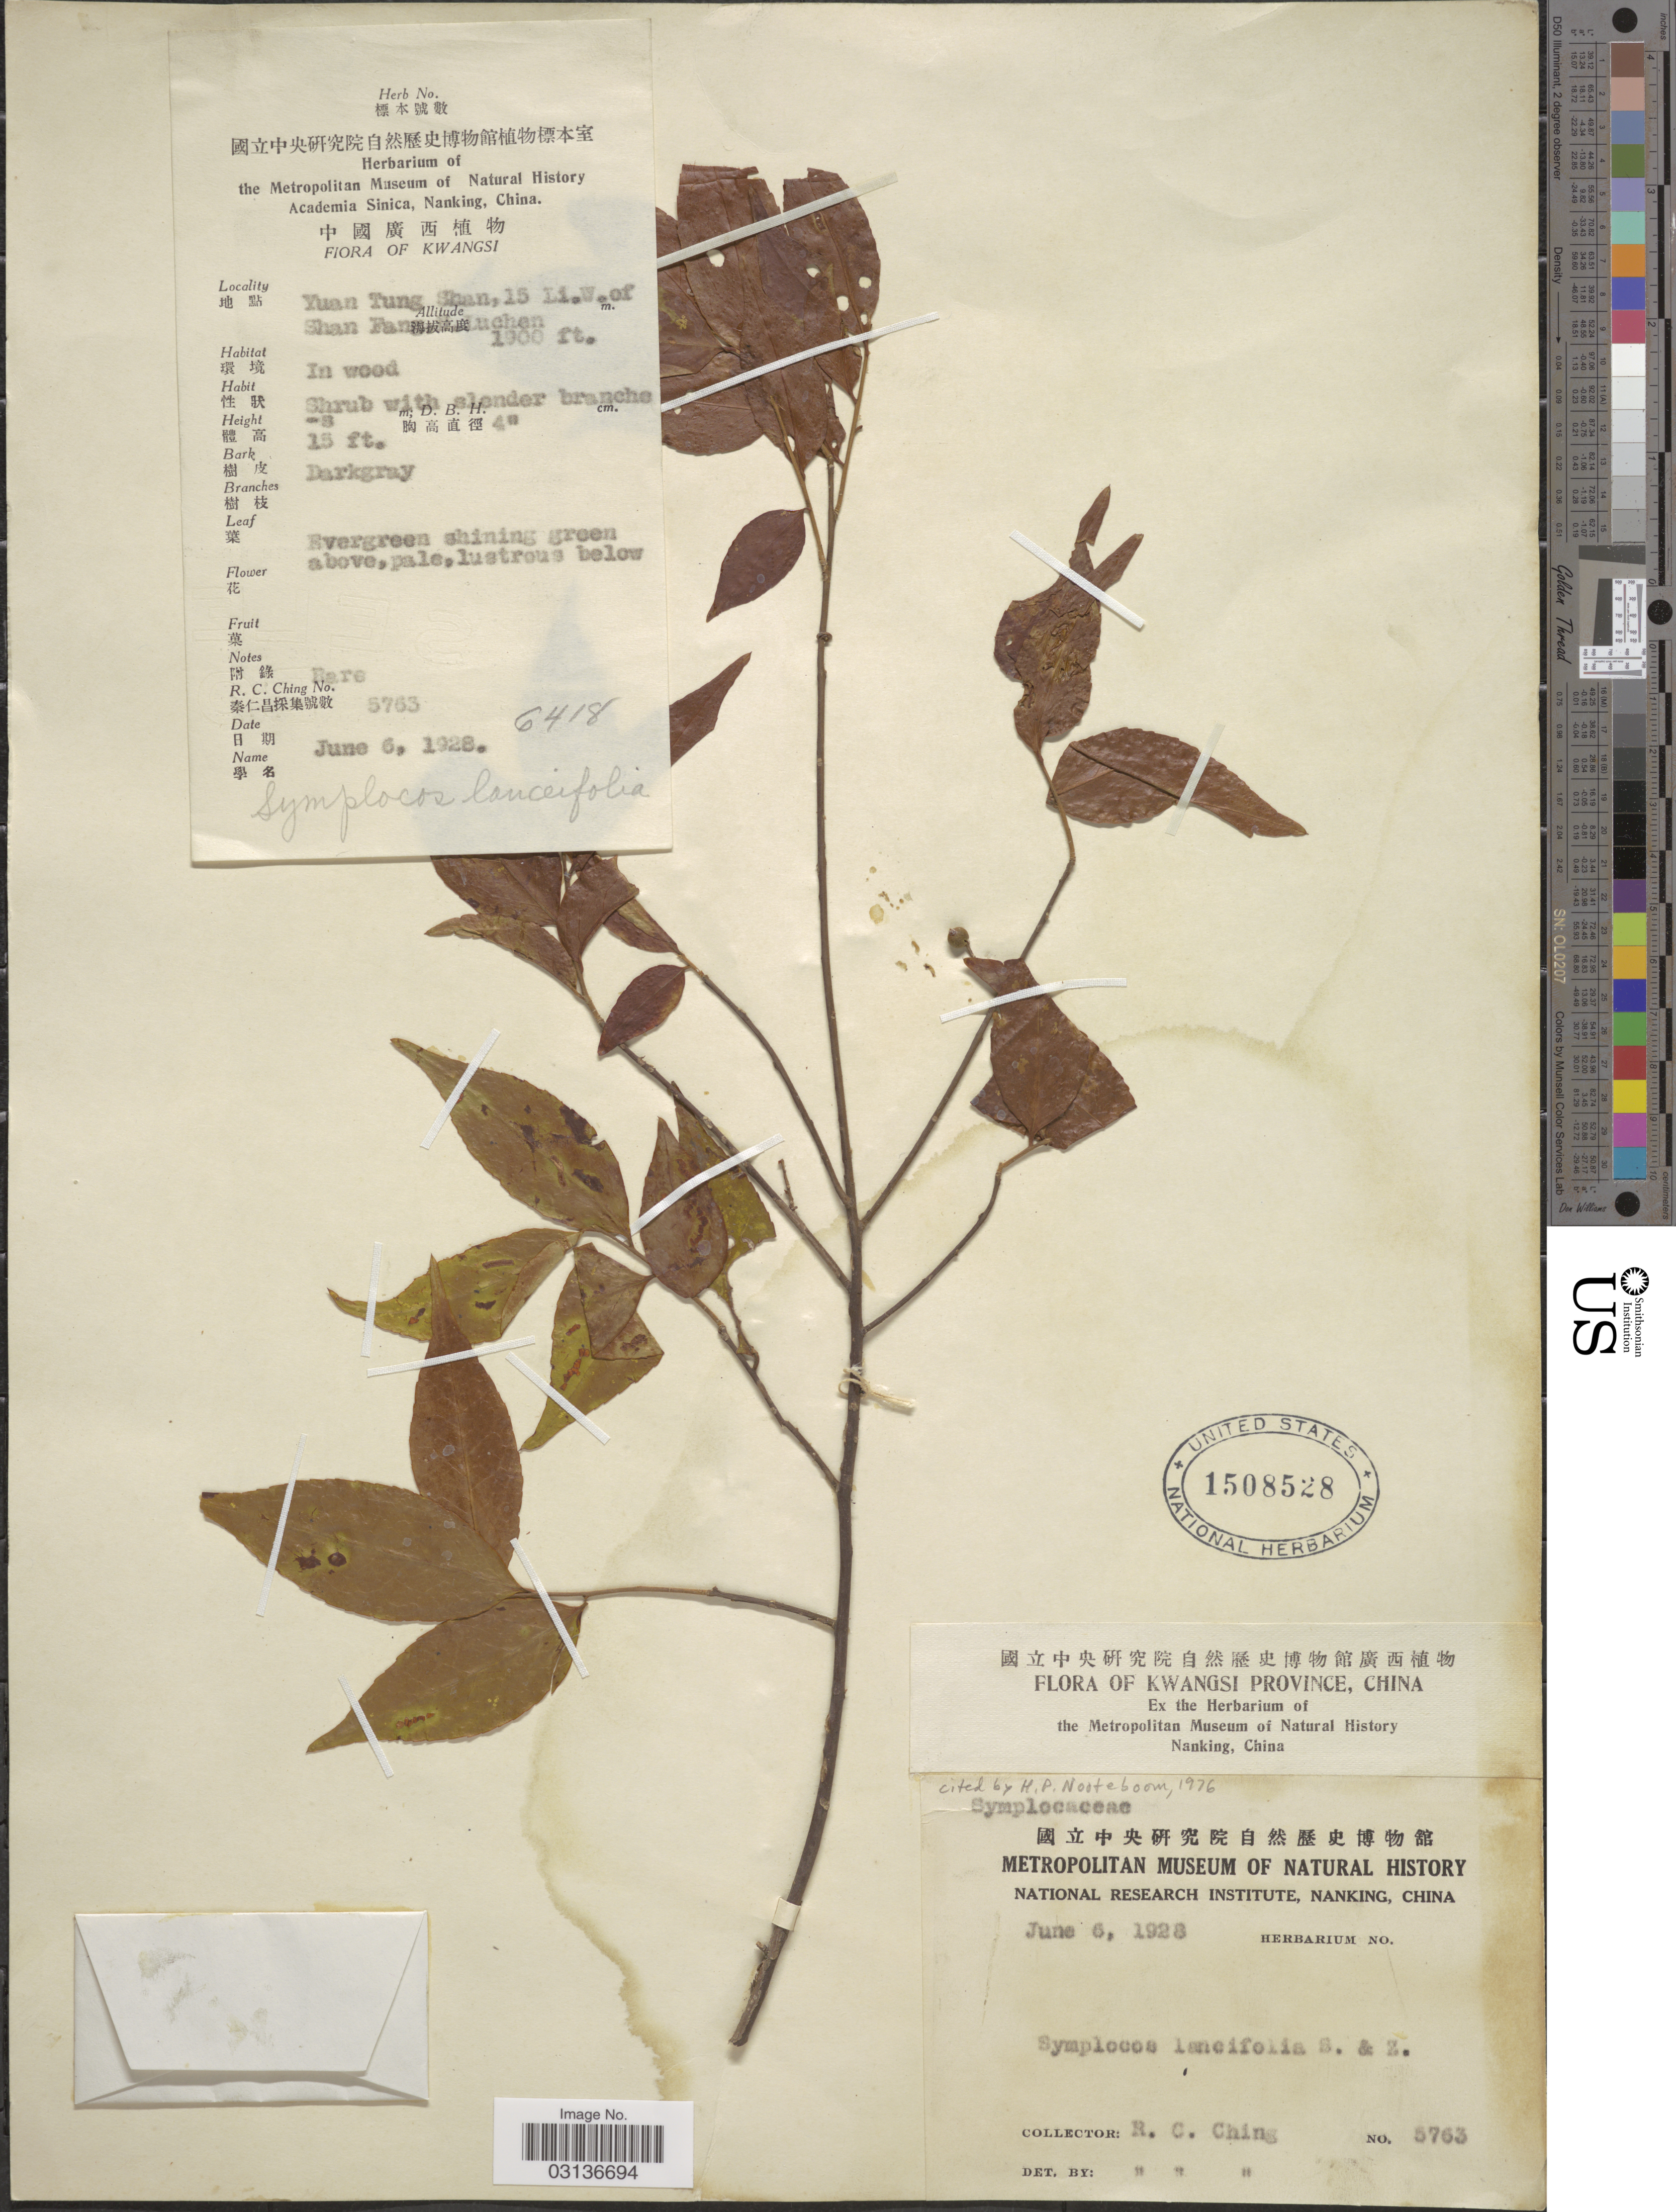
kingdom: Plantae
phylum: Tracheophyta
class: Magnoliopsida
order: Ericales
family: Symplocaceae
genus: Symplocos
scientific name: Symplocos lancifolia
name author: Siebert & Zucc.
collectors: R. C. Ching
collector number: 5763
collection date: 1928-06-06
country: China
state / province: Guangxi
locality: Kwangsi. Yuan Tung Shan, 15 Li. W. of Shan Fang [illegible text] Luchen.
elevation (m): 579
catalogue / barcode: US 1508528